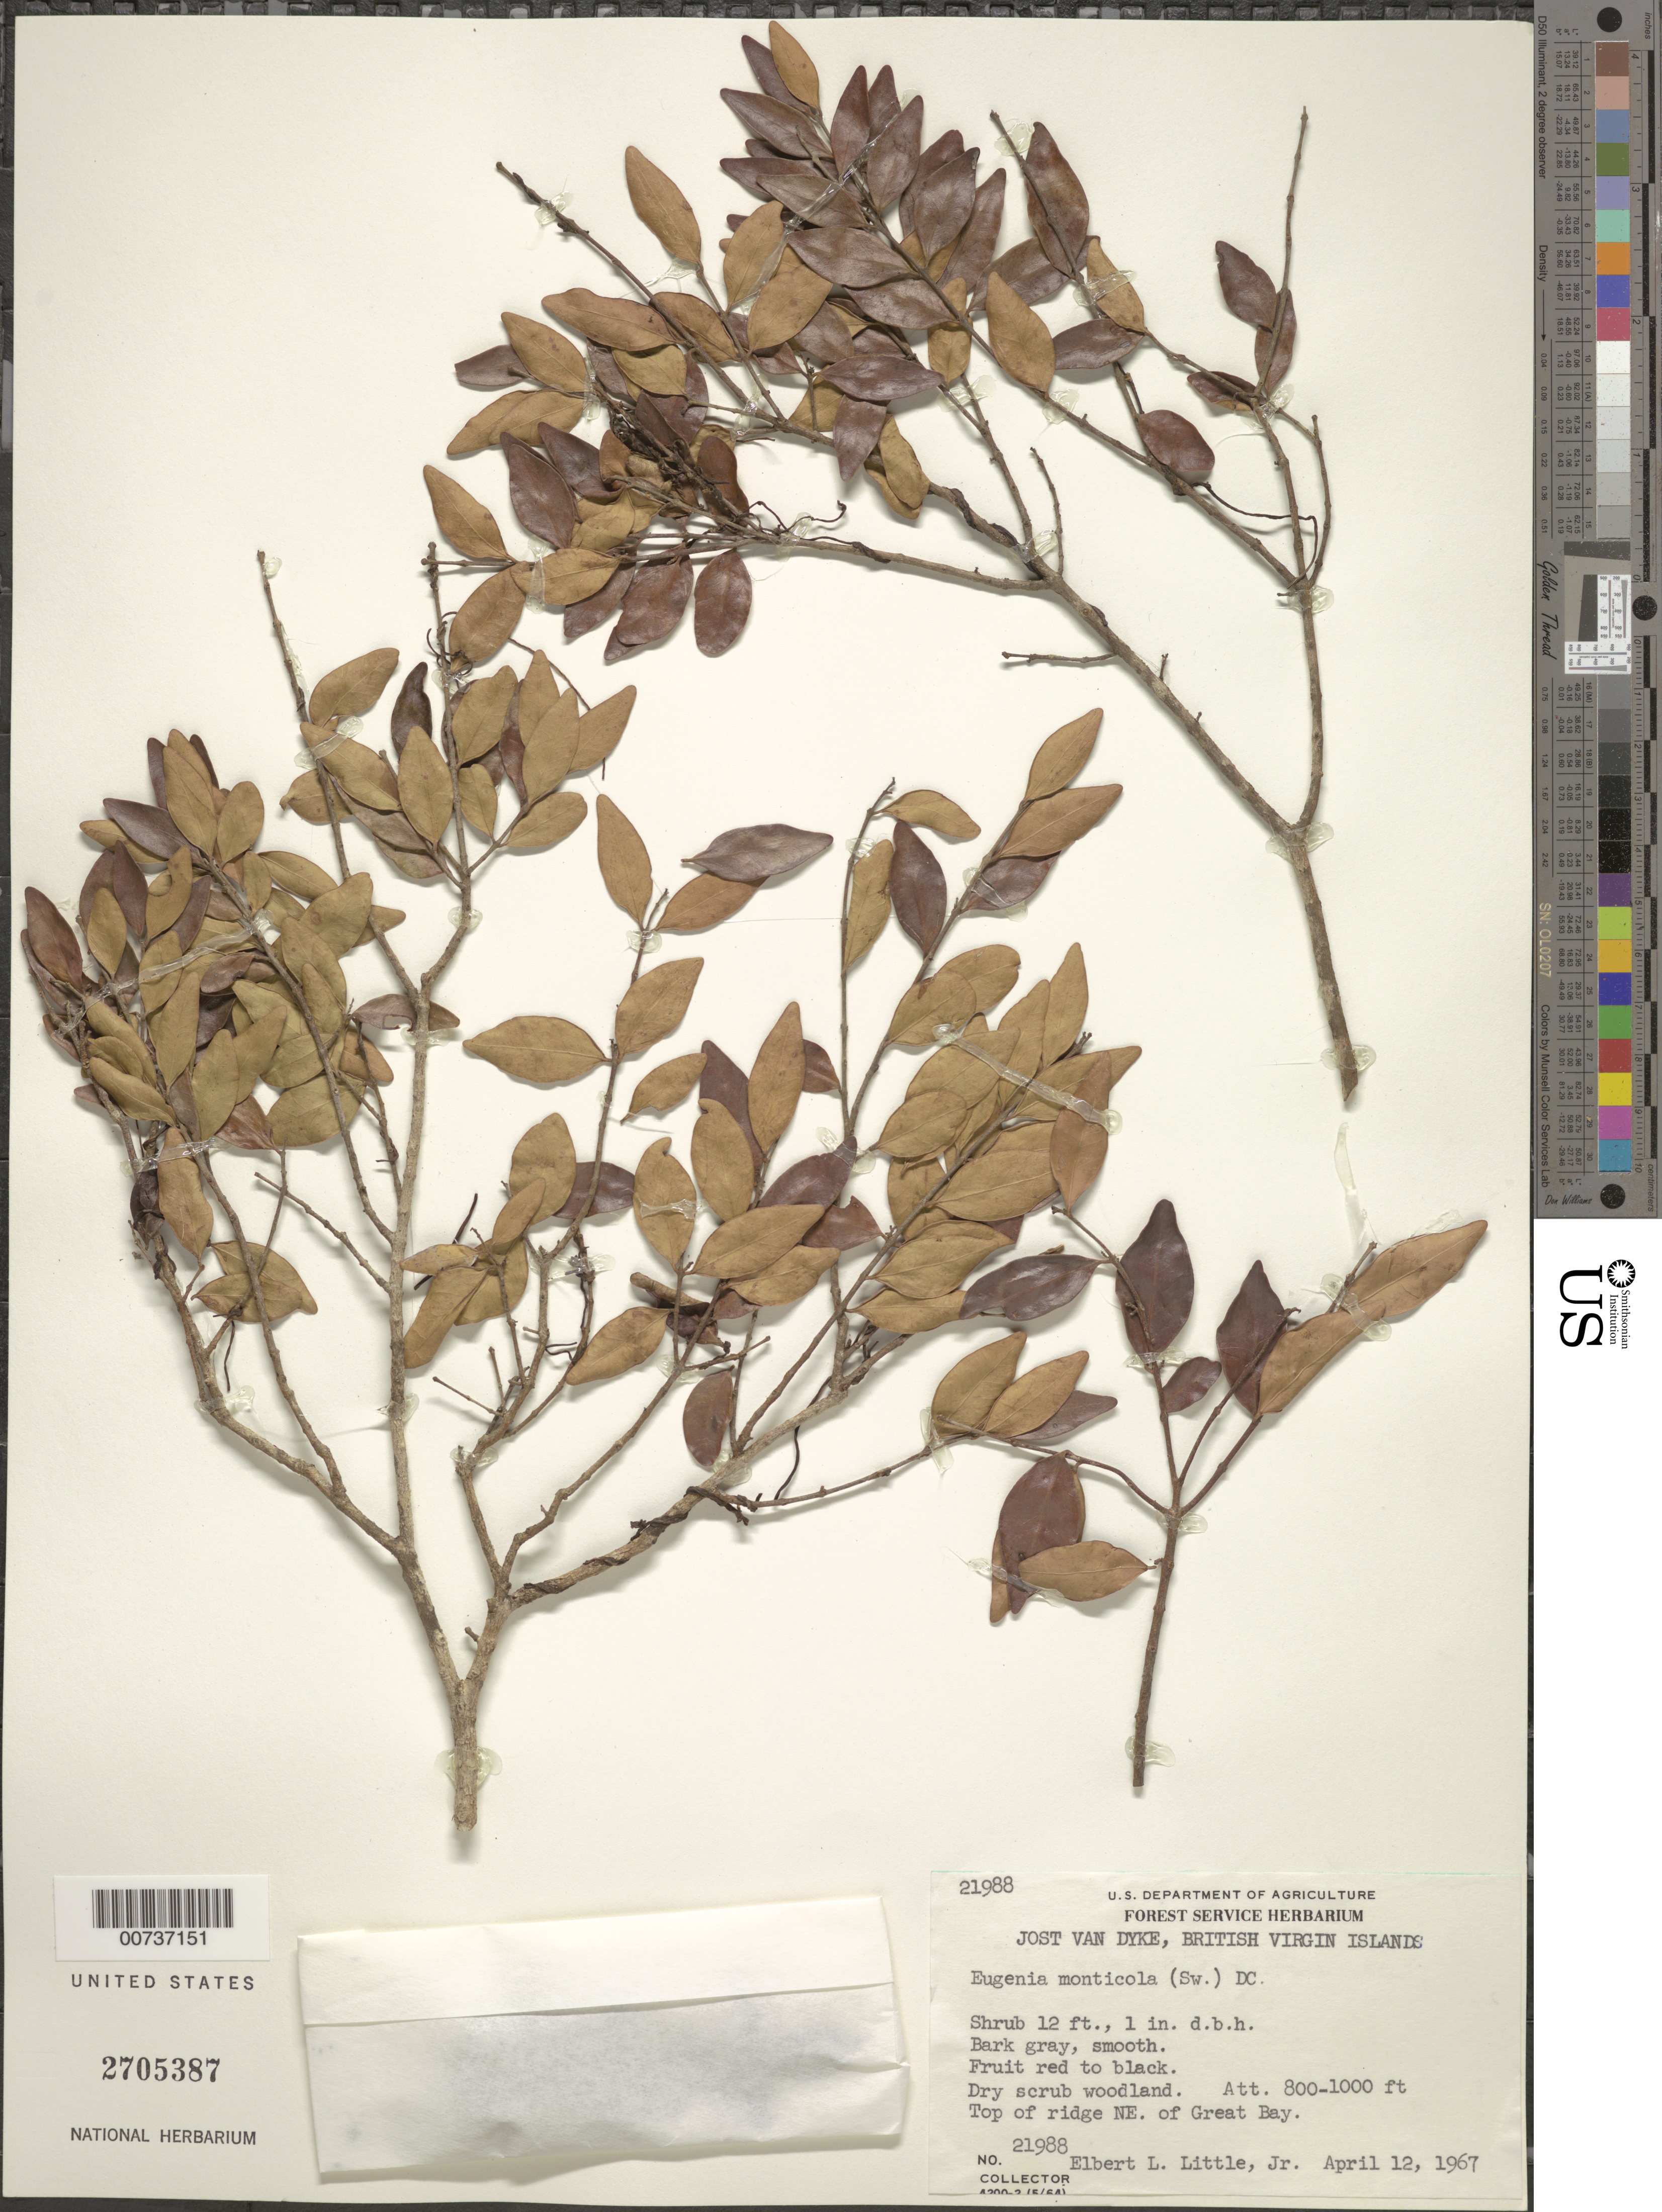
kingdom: Plantae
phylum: Tracheophyta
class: Magnoliopsida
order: Myrtales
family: Myrtaceae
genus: Eugenia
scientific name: Eugenia monticola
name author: (Sw.) DC.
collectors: E. L. Little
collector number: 21988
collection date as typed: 12 Apr 1967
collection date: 1967-04-12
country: British Virgin Islands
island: Jost Van Dyke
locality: Top of ridge NE of Great Bay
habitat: Dry scrub woodland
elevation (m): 244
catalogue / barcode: US 2705387